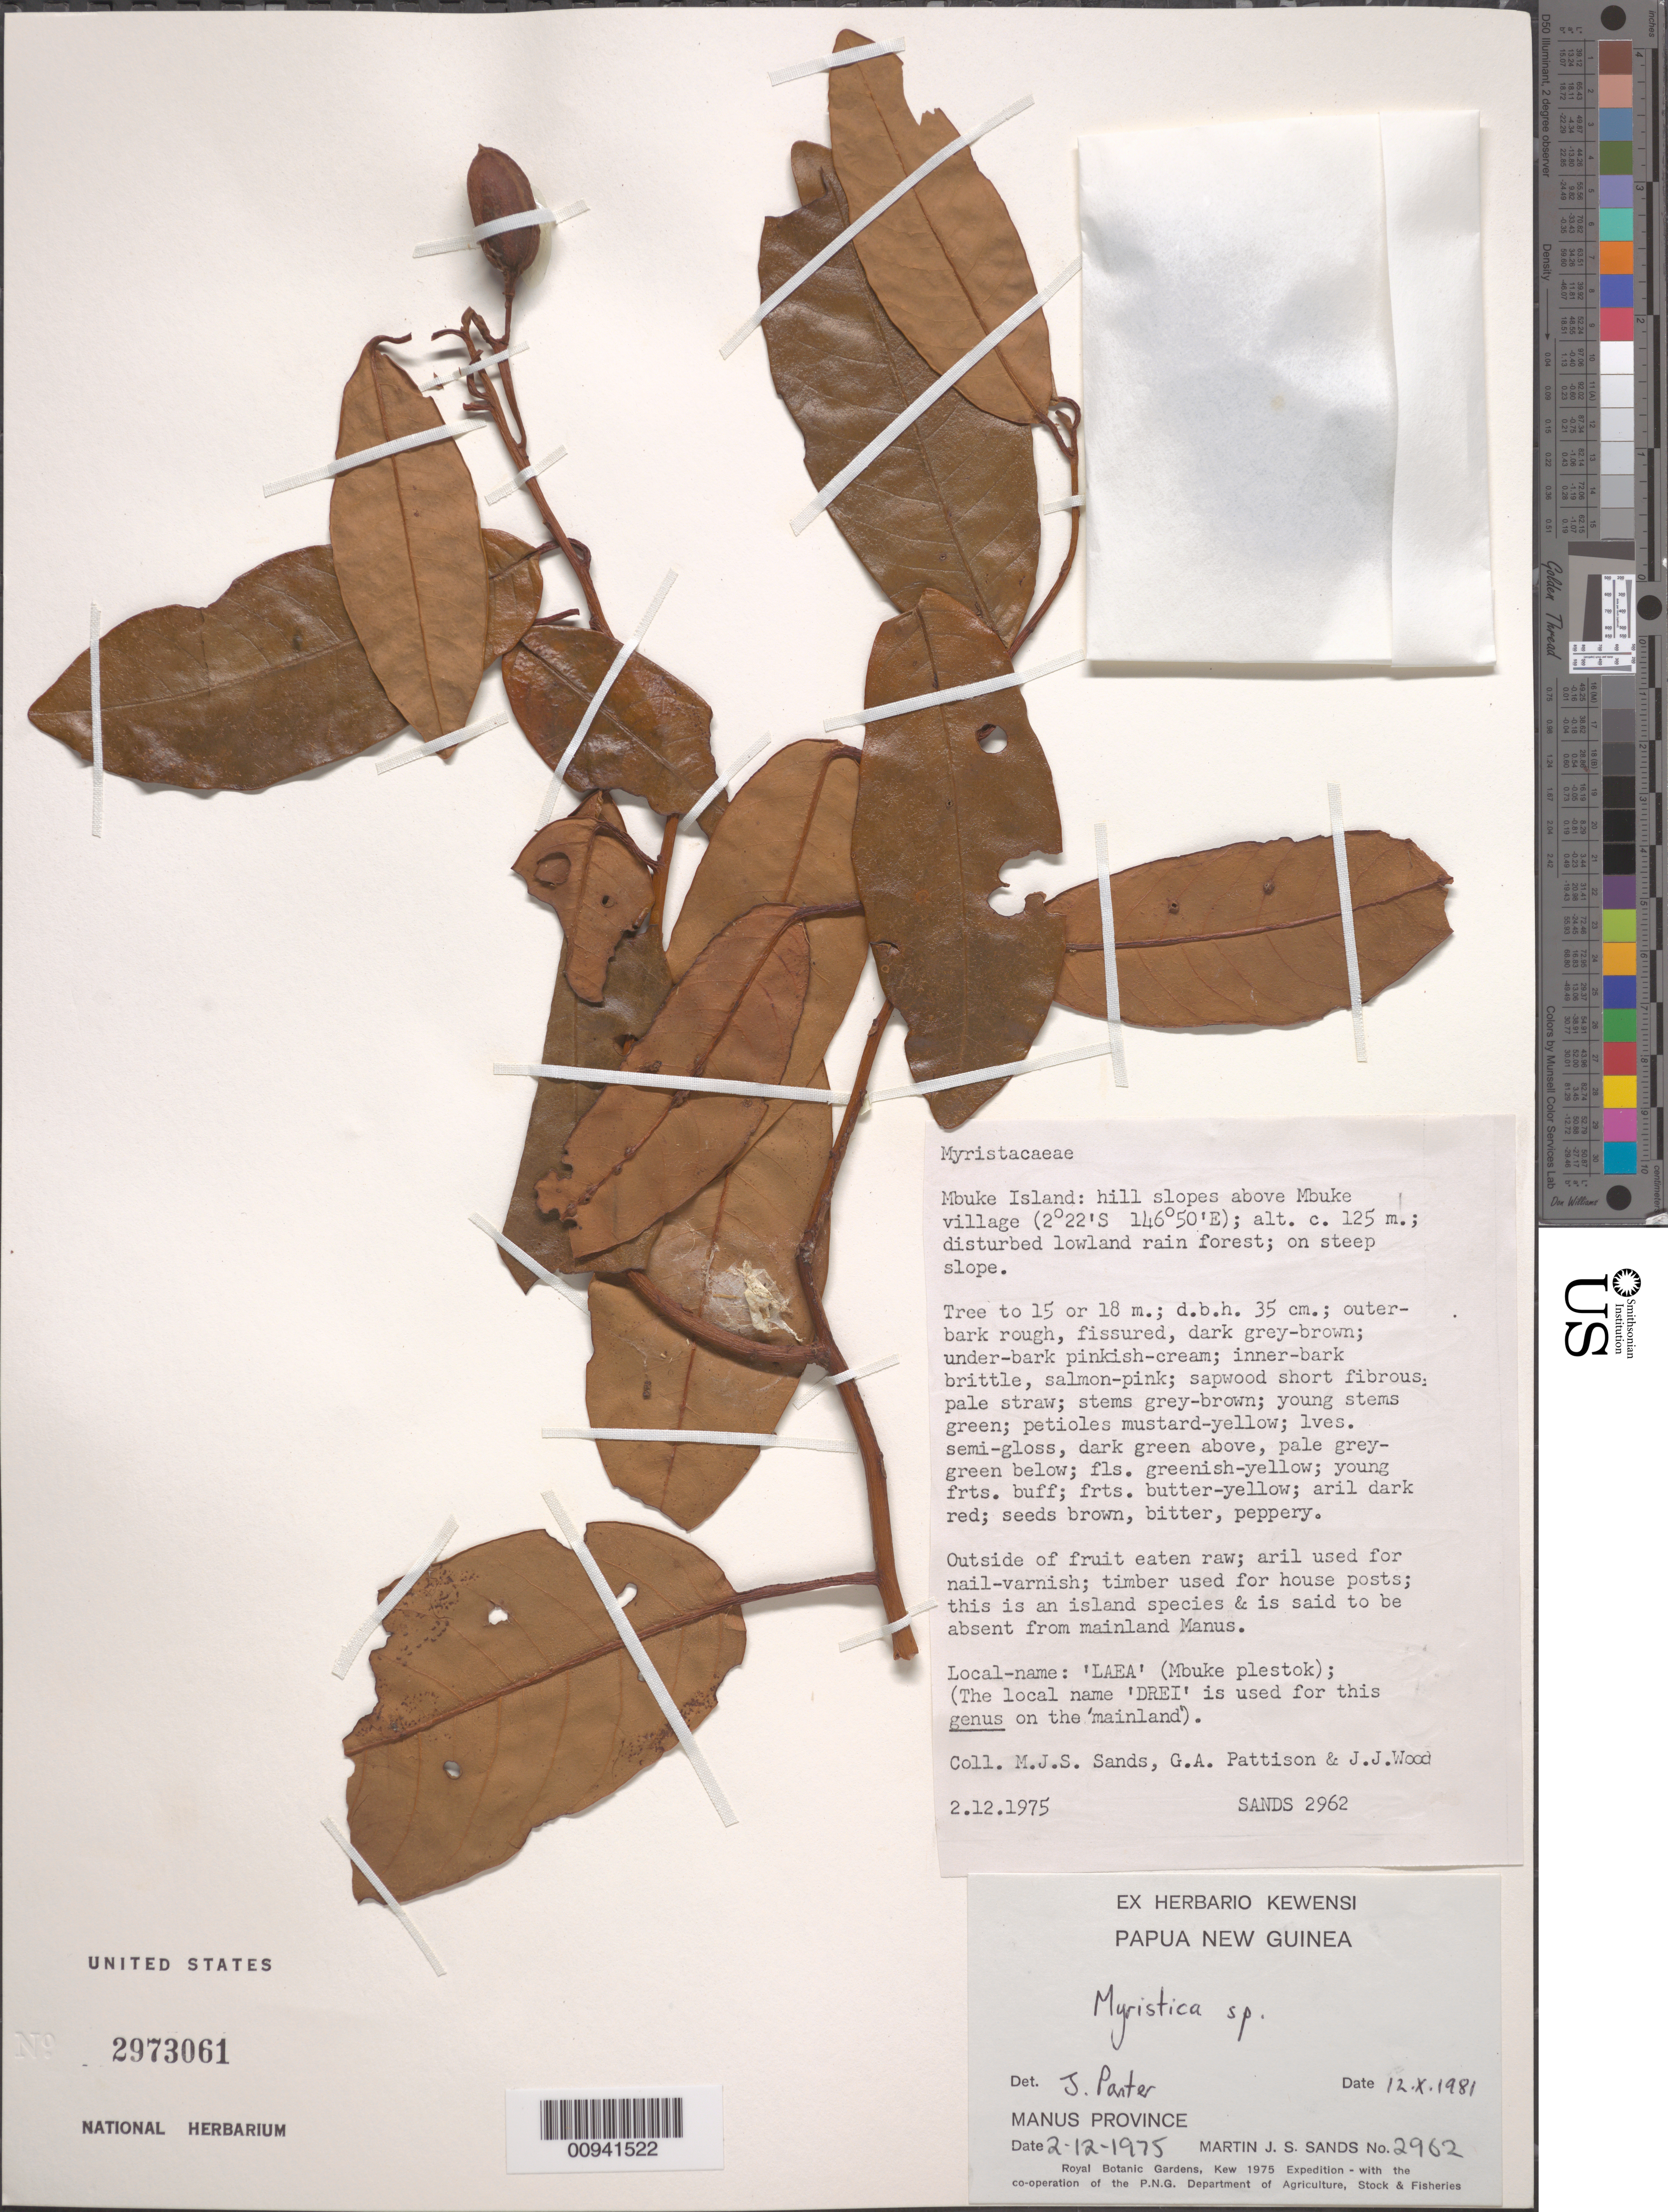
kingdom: Plantae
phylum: Tracheophyta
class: Magnoliopsida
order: Magnoliales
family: Myristicaceae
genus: Myristica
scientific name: Myristica sp.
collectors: M. Sands, G. Pattison & J. Wood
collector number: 2962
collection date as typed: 12 Feb 1975 or 02 Dec 1975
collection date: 1975-02-12 or 1975-12-02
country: Papua New Guinea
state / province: Manus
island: Mbuke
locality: hill slopes above Mbuke village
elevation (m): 125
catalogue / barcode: US 2973061